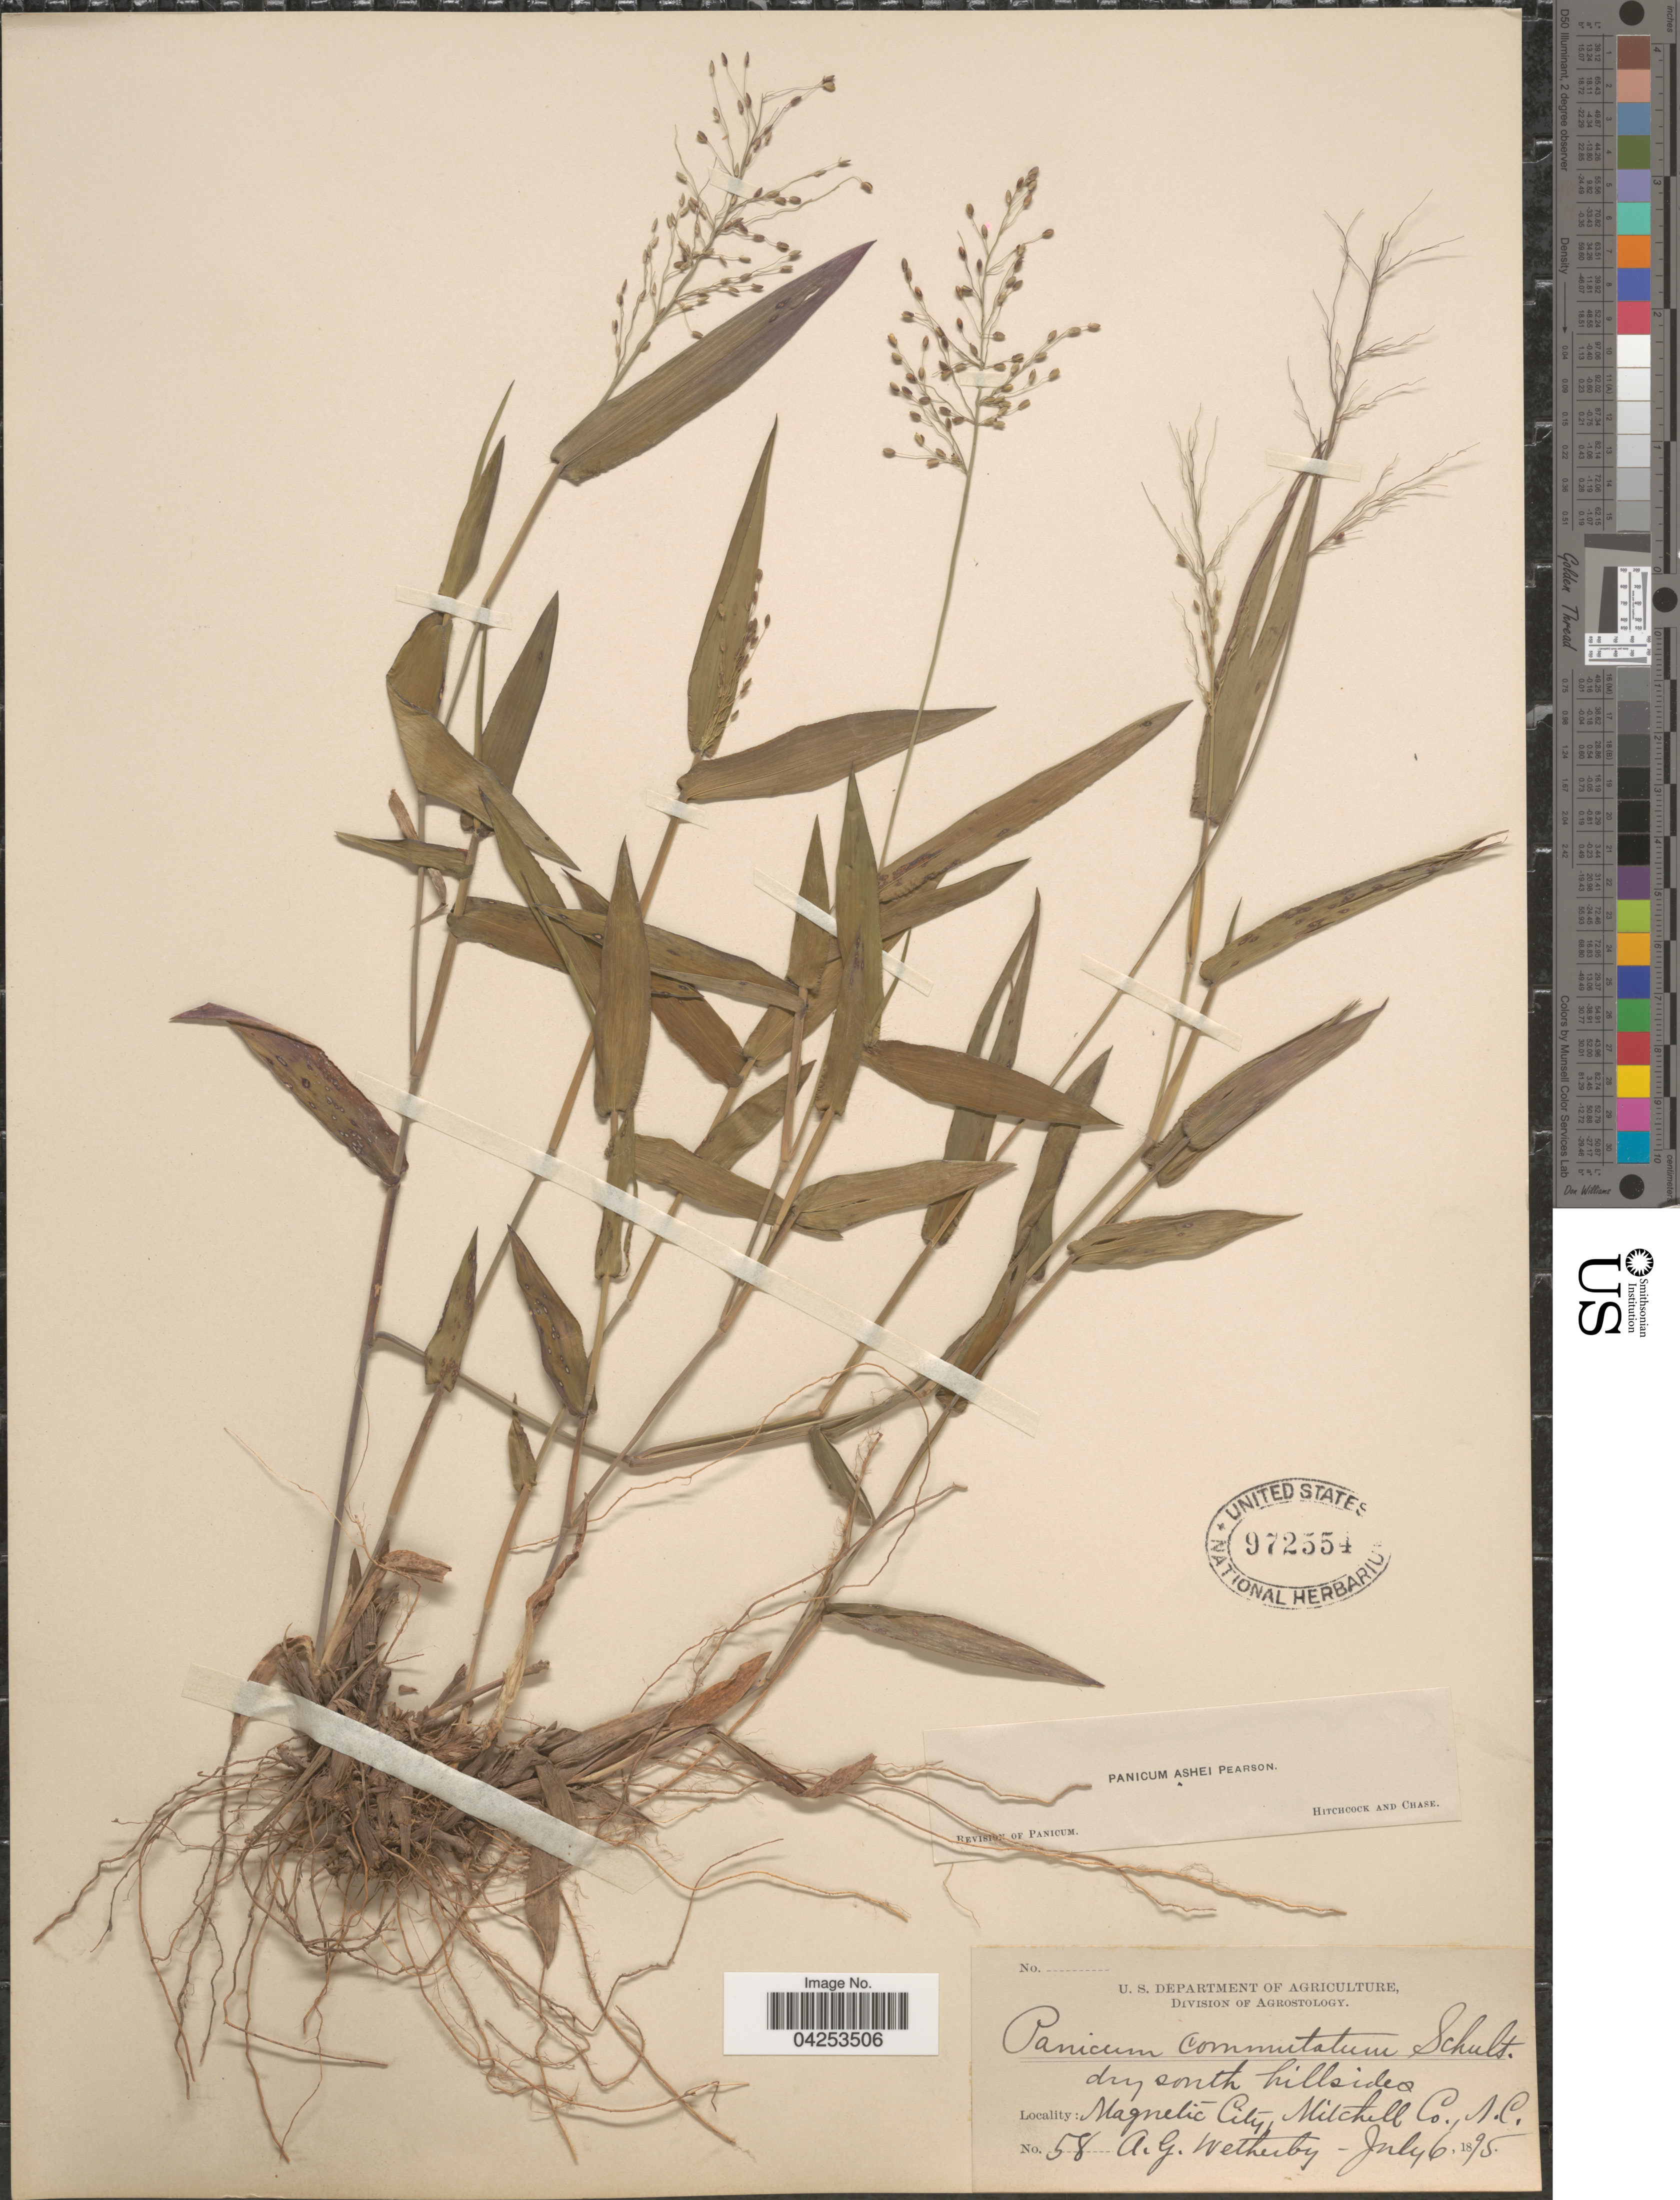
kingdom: Plantae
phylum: Tracheophyta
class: Liliopsida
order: Poales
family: Poaceae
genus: Dichanthelium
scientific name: Dichanthelium commutatum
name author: (Schult.) Gould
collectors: A. Wetherby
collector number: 58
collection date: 1895-07-06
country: United States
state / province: North Carolina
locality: Dry south hillsides. Magnetic City, Mitchell Co.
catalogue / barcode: US 972554